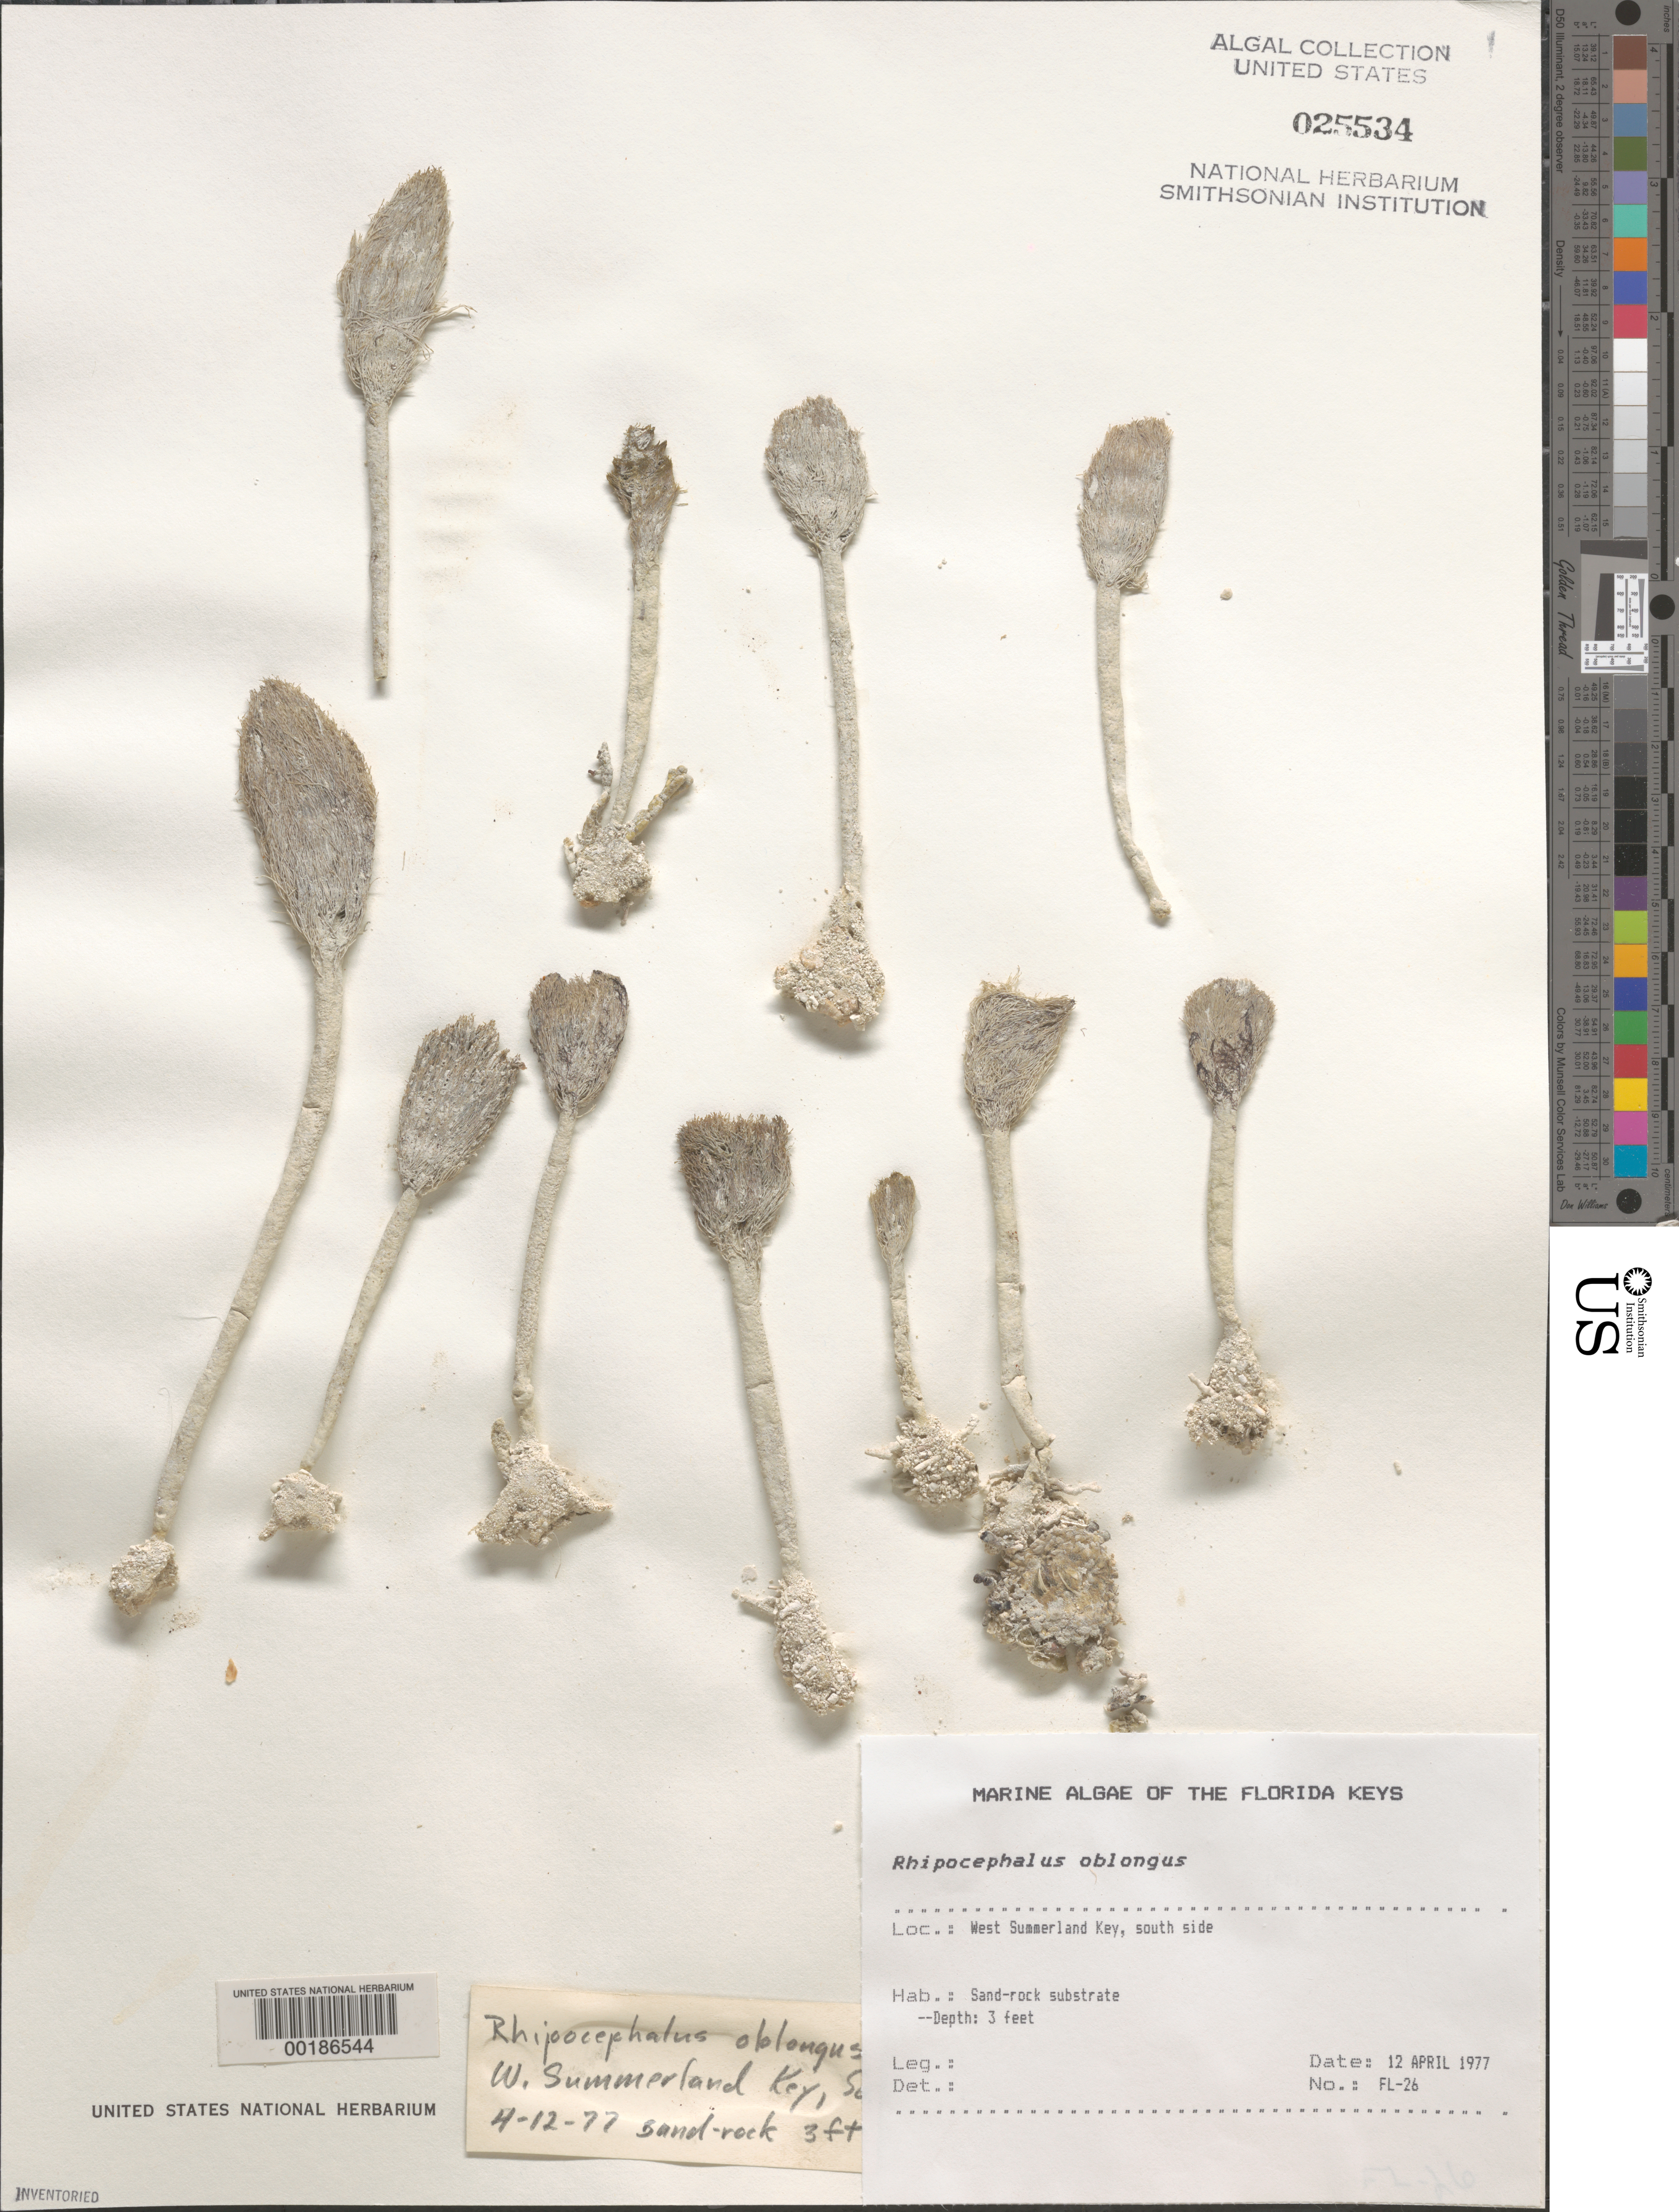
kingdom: Plantae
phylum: Chlorophyta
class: Ulvophyceae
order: Bryopsidales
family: Udoteaceae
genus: Rhipocephalus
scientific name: Rhipocephalus oblongus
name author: (Decne.) Kütz.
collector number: FL-26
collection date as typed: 12 Apr 1977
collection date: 1977-04-12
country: United States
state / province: Florida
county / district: Monroe County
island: West Summerland Key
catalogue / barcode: US 25534